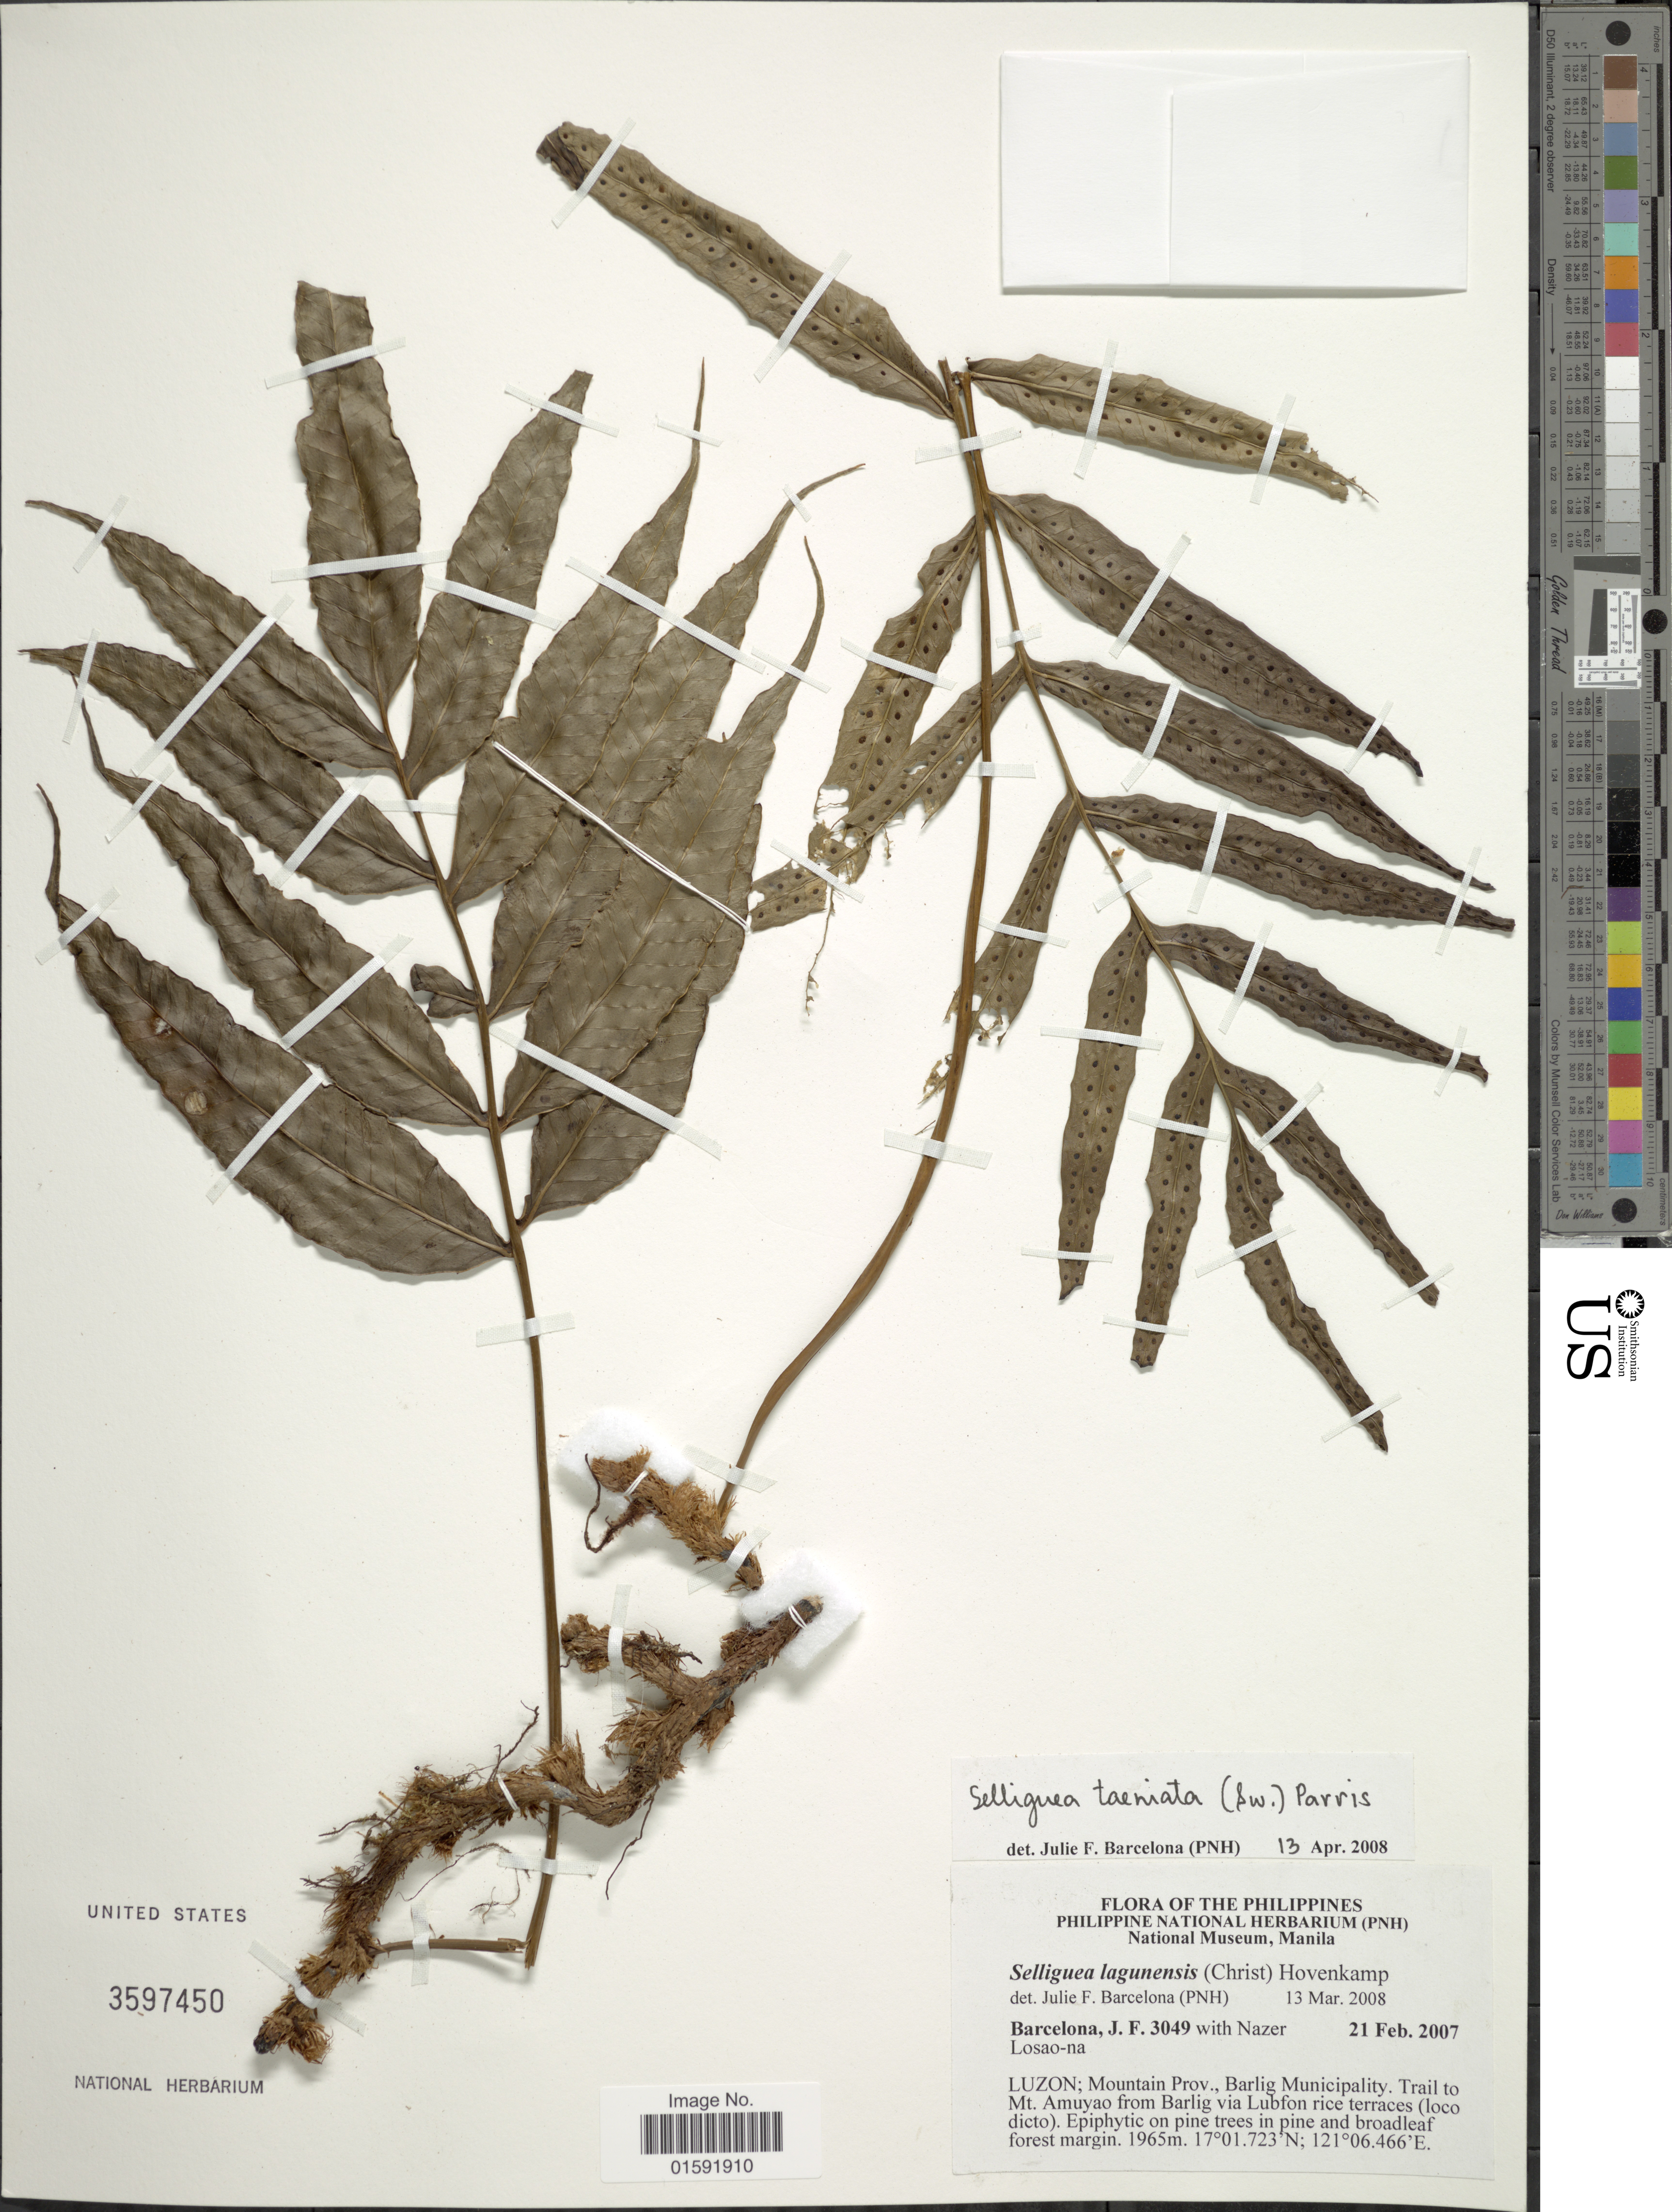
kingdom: Plantae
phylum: Tracheophyta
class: Polypodiopsida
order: Polypodiales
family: Polypodiaceae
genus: Selliguea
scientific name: Selliguea taeniata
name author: Parris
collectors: J. F. Barcelona & N. Losao-na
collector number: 3049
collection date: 2007-02-21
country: Philippines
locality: Luzon, Mountain Prov., Barlig Municipality, Trail to Mt. Amuyao from Barlig via Lubfon rice terraces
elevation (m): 1965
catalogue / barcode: US 3597450